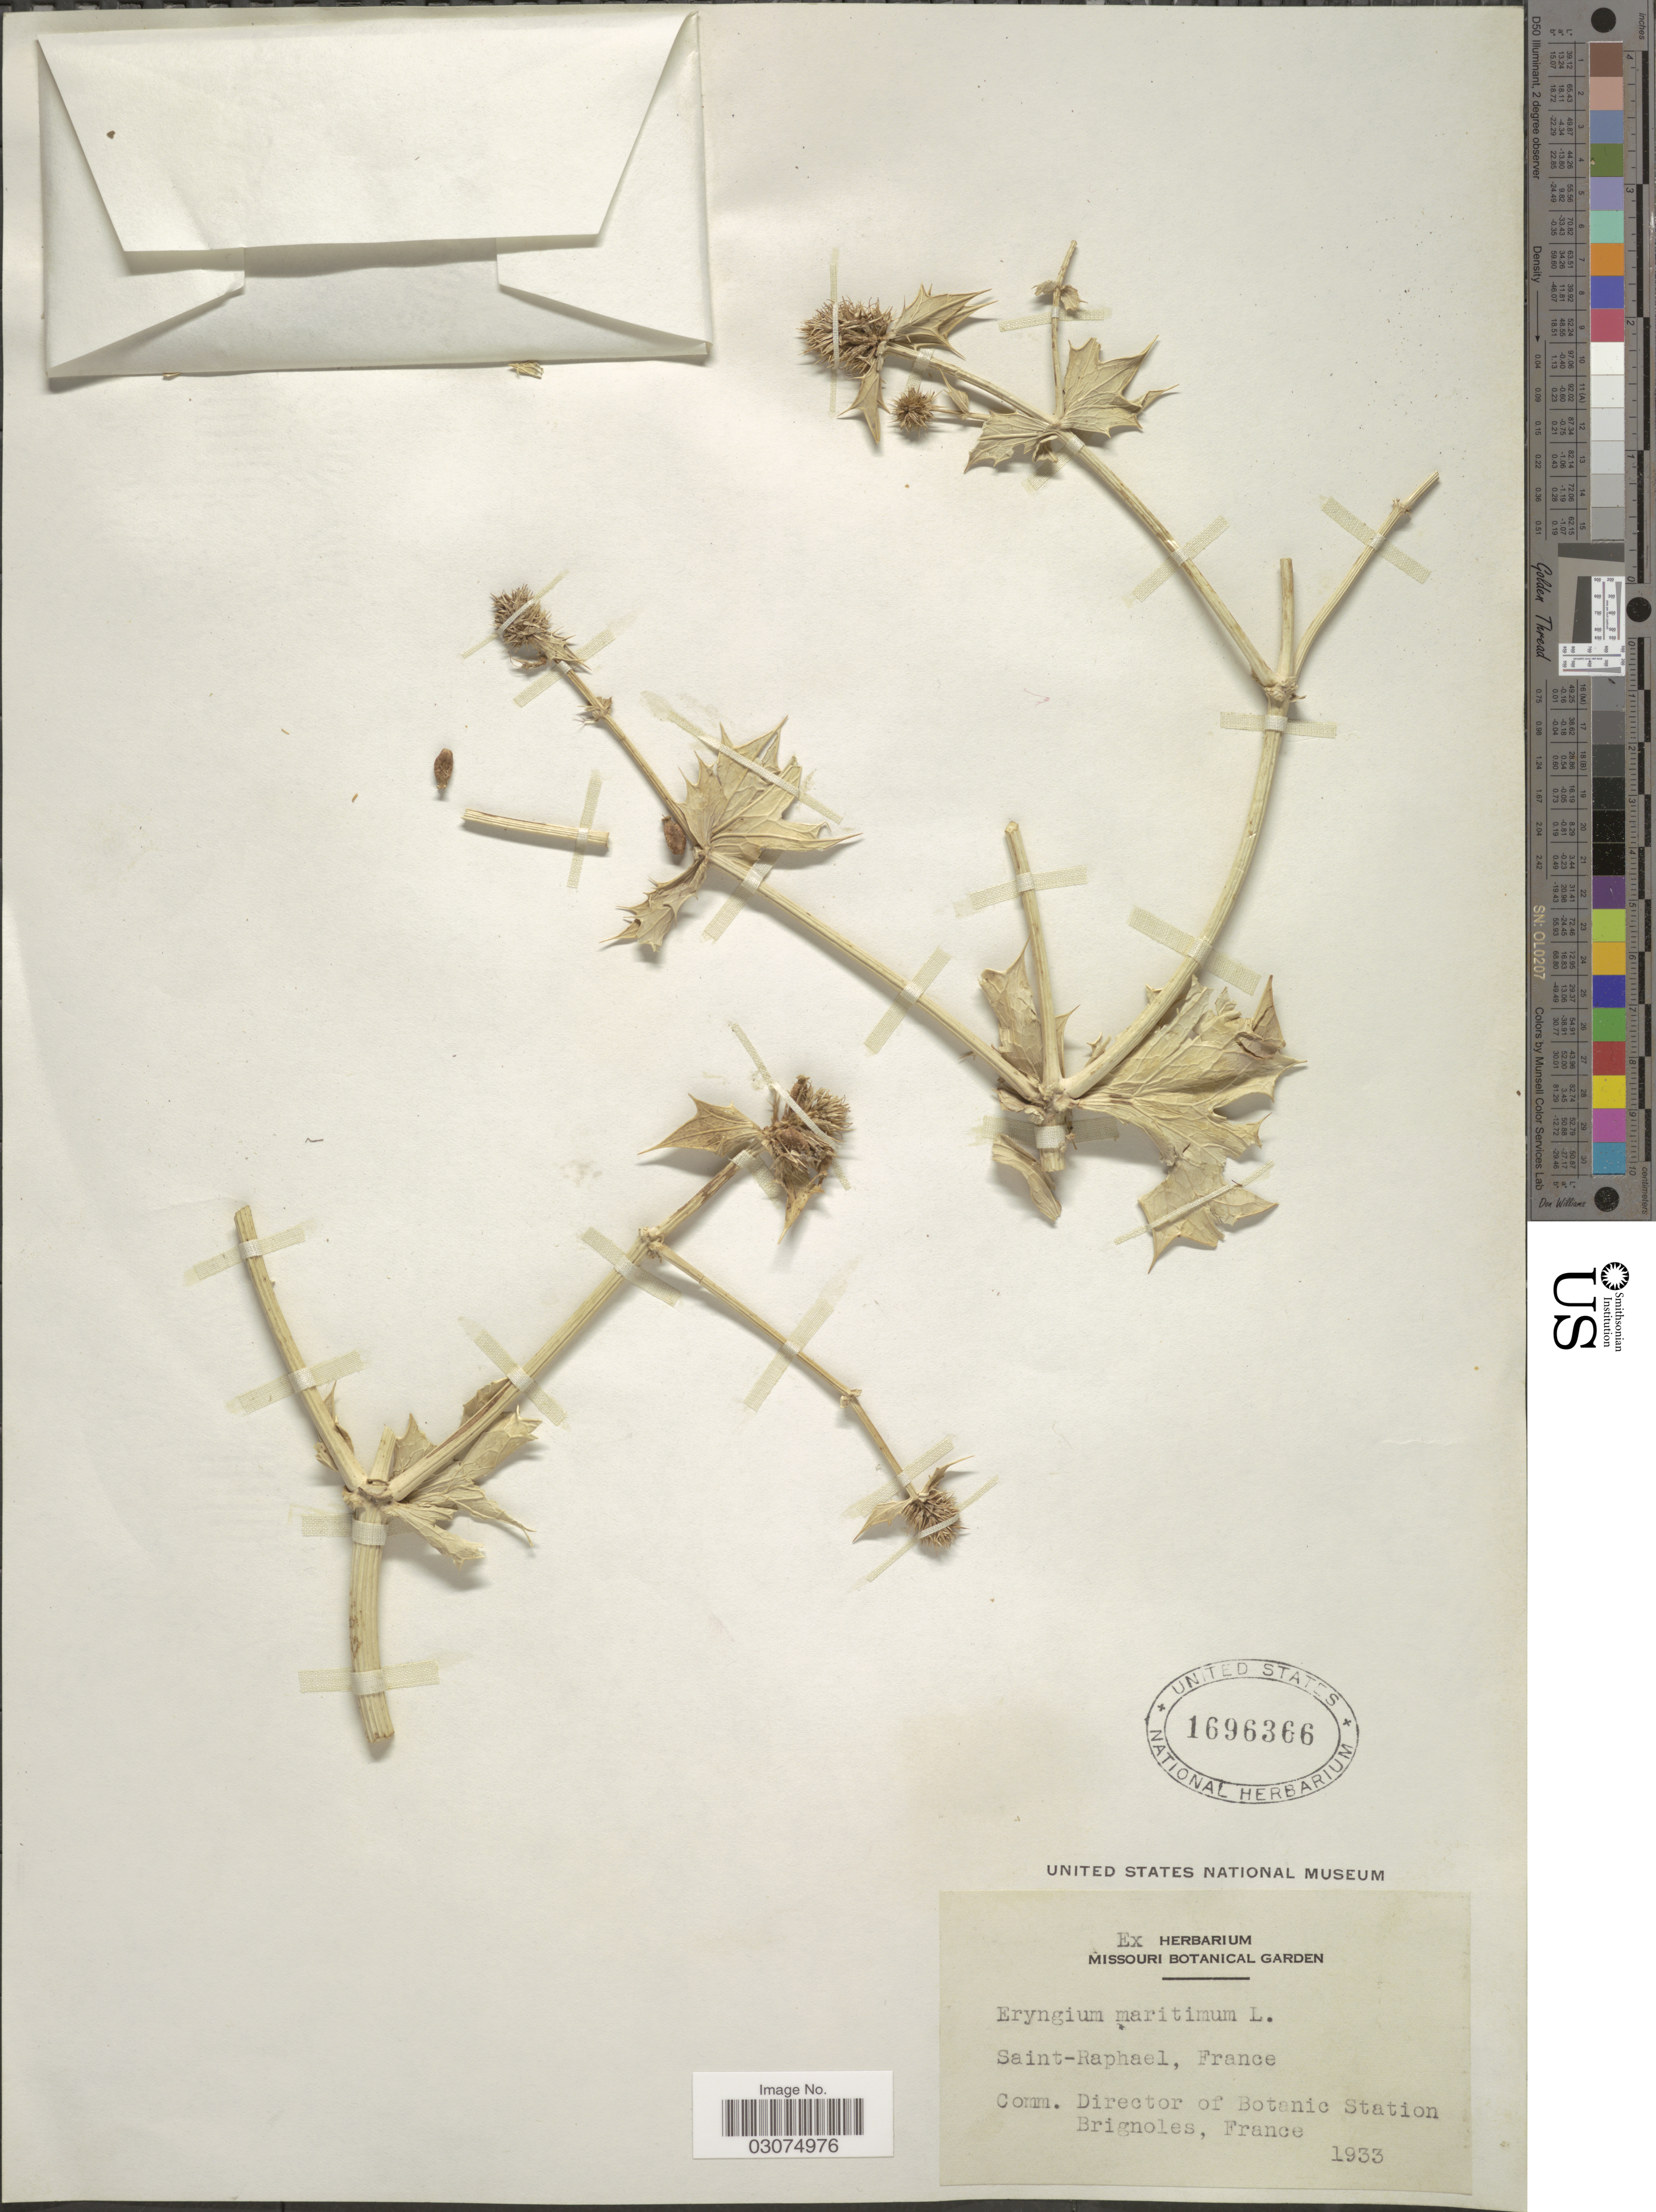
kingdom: Plantae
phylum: Tracheophyta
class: Magnoliopsida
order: Apiales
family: Apiaceae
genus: Eryngium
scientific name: Eryngium maritimum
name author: L.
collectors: Missouri Botanical Garden (MO)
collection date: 1933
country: France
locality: Saint-Raphael.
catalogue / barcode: US 1696366